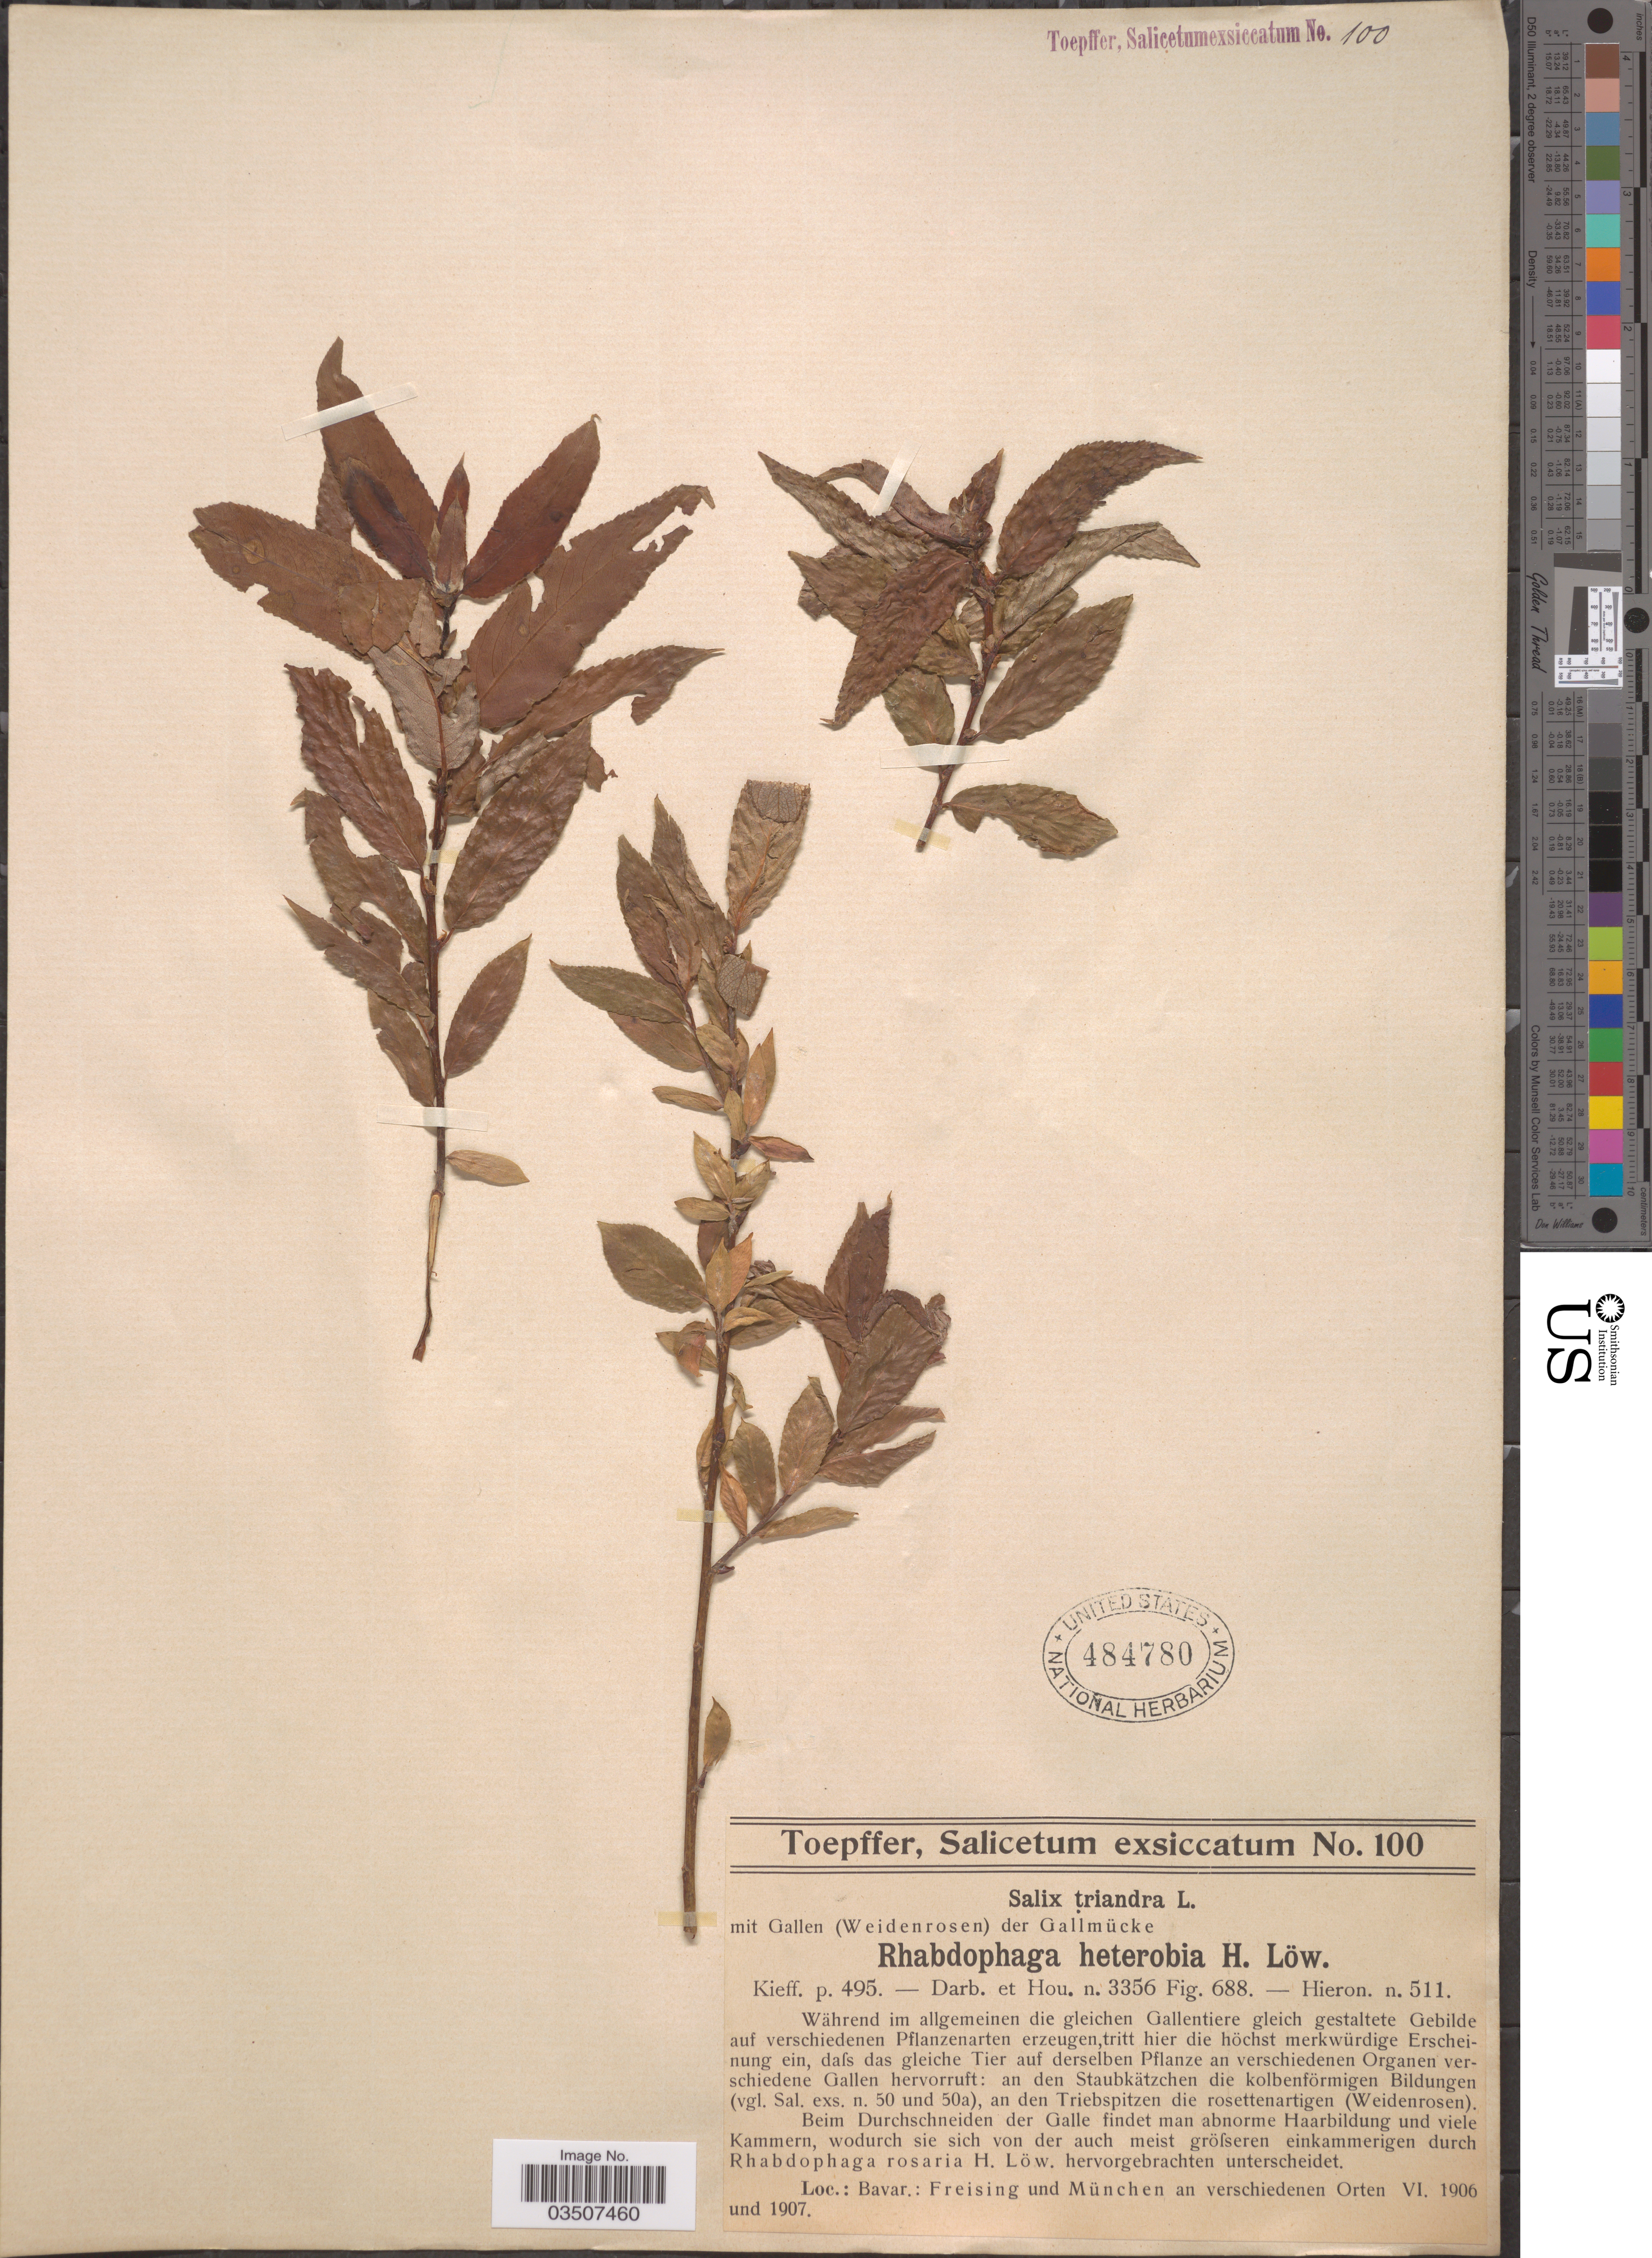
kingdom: Plantae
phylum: Tracheophyta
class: Magnoliopsida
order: Malpighiales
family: Salicaceae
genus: Salix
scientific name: Salix triandra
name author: L.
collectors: A. Toepffer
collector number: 100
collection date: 1906-06/1907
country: Germany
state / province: Bayern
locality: Bavar.: Freising und München an verschiedenen Orten.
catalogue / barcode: US 484780